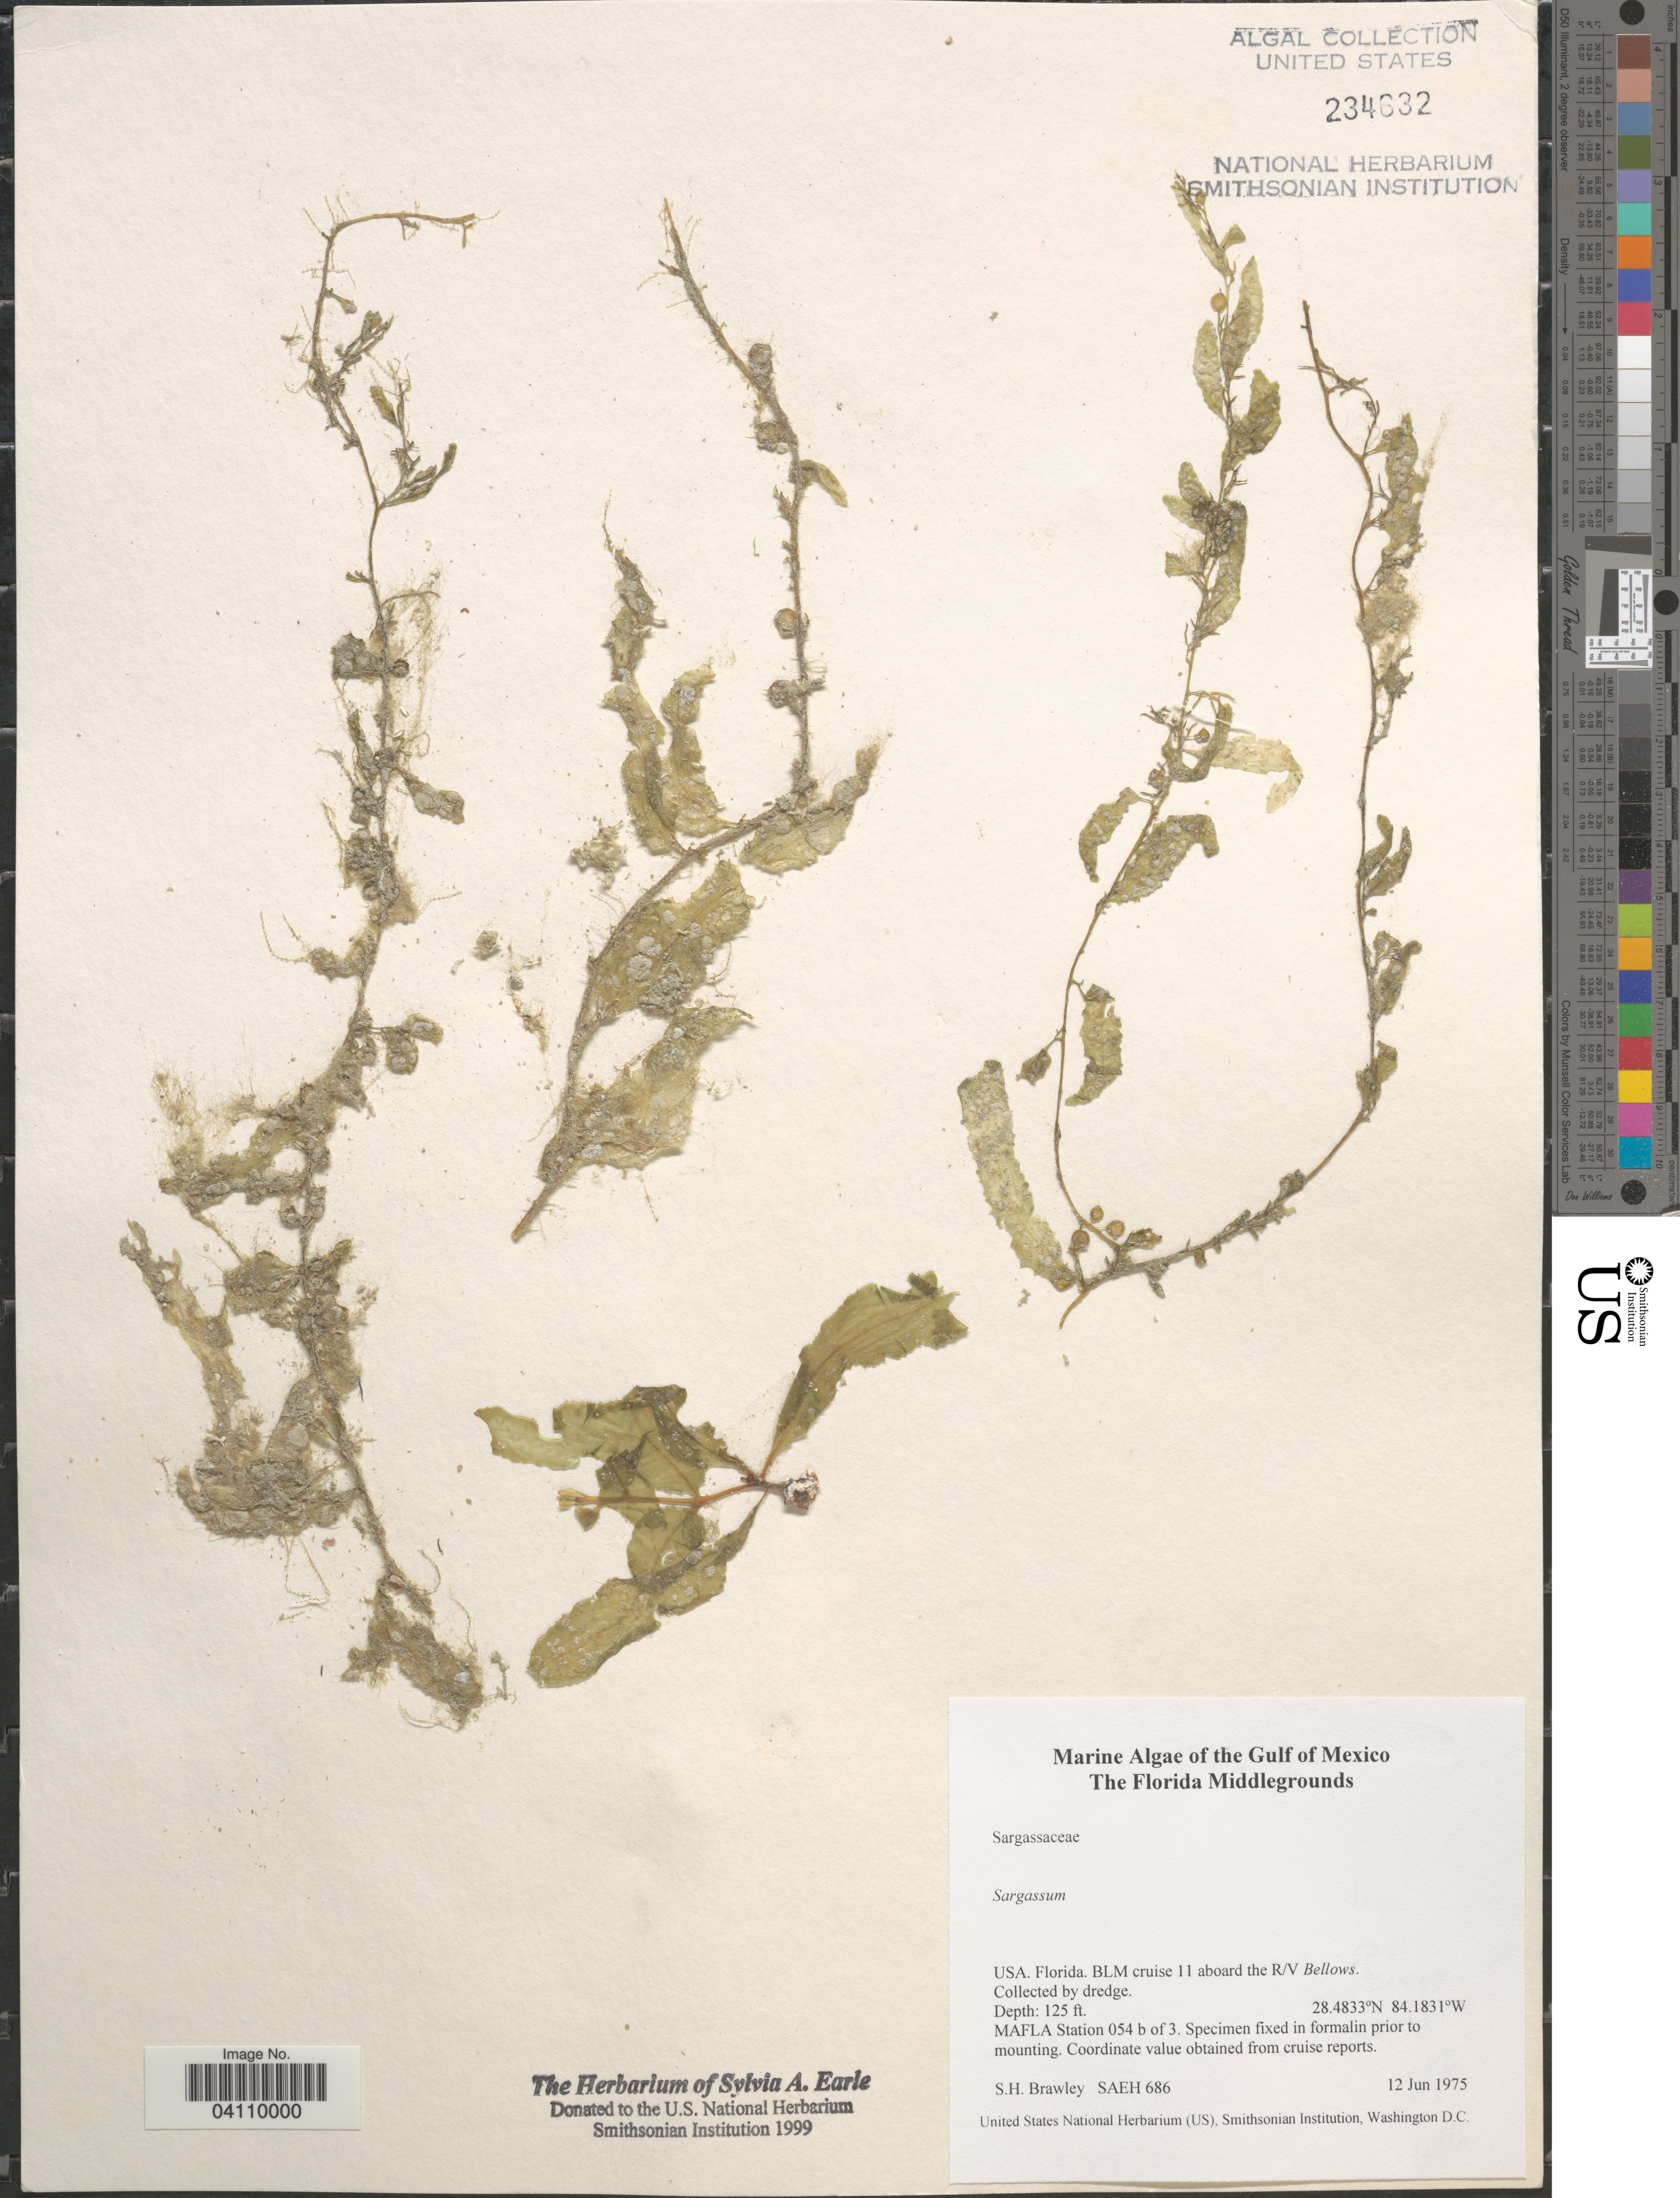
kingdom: Chromista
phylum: Ochrophyta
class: Phaeophyceae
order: Fucales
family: Sargassaceae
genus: Sargassum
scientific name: Sargassum sp.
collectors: S. Brawley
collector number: SAEH 686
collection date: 1975-06-12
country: United States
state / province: Florida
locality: The Gulf of Mexico. The Florida Middlegrounds. BLM cruise 11 aboard the R/V Bellows. MAFLA Station 054 b of 3.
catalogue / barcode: US 234632